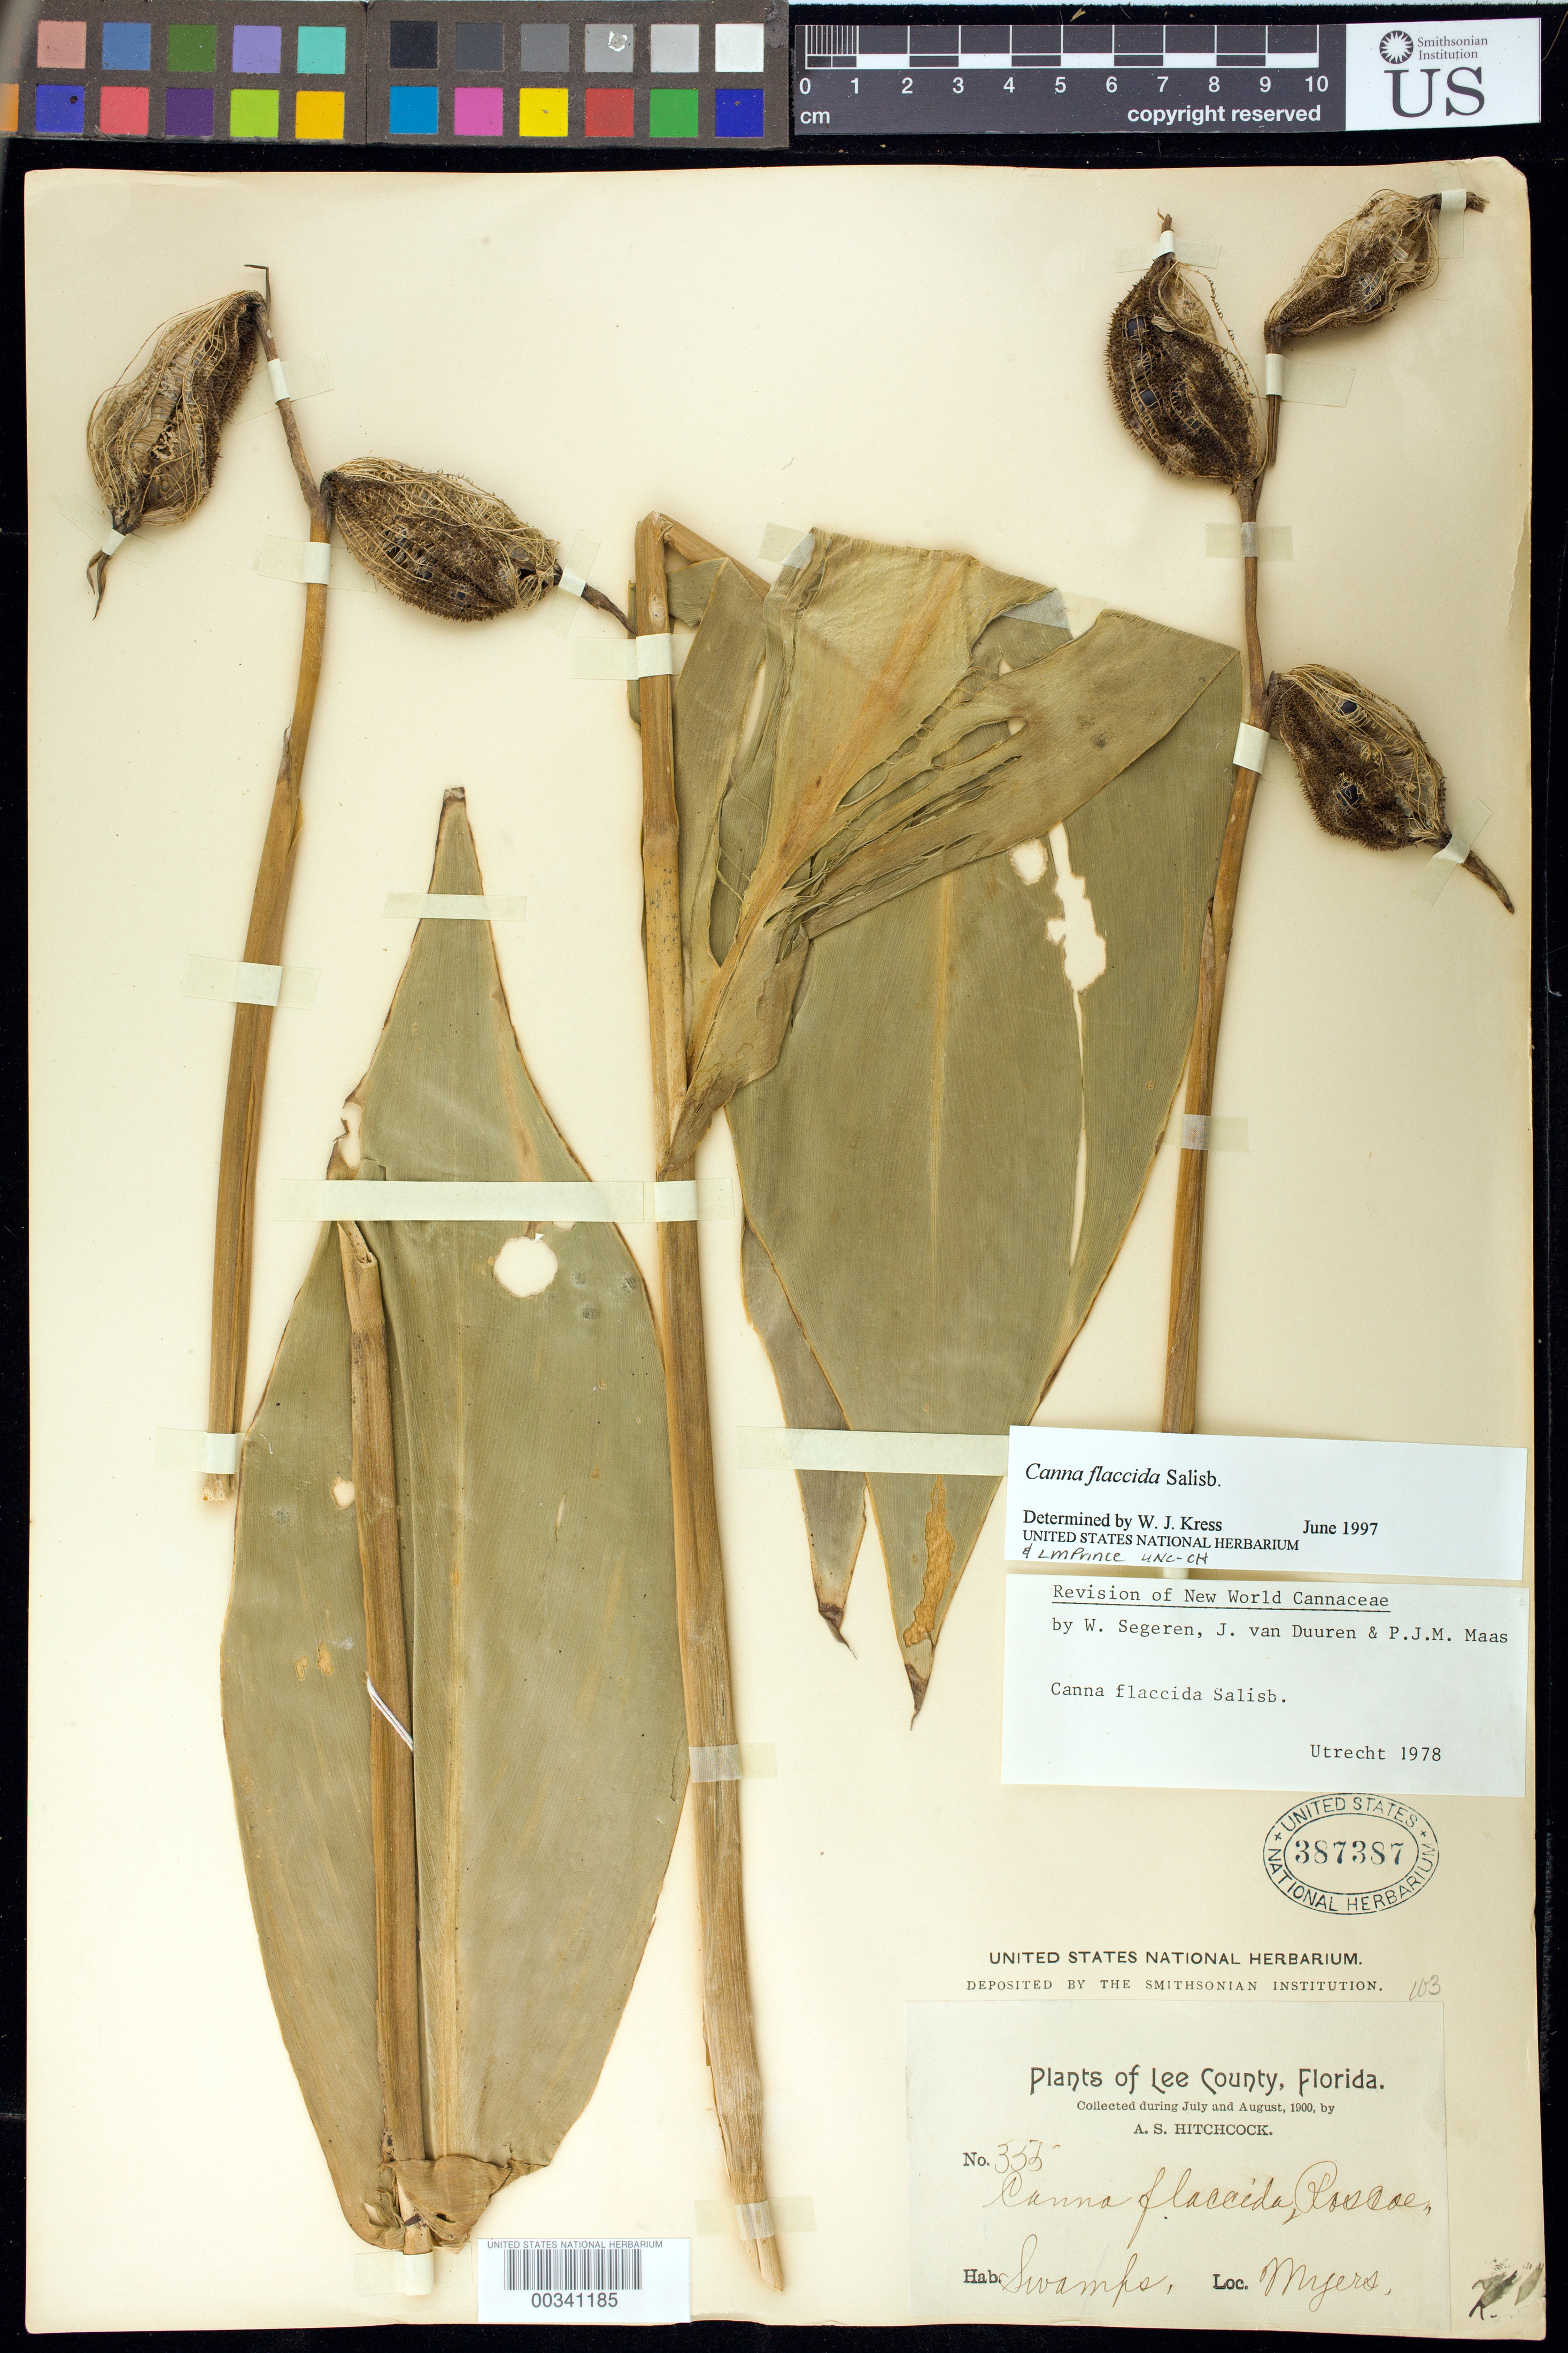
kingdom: Plantae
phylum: Tracheophyta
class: Liliopsida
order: Zingiberales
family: Cannaceae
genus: Canna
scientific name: Canna flaccida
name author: Salisb.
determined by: Segeren, W.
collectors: A. S. Hitchcock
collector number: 355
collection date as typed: Jul 1900 and -- Aug 1900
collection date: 1900-07,1900-08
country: United States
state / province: Florida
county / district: Lee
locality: Myers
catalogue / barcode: US 387387